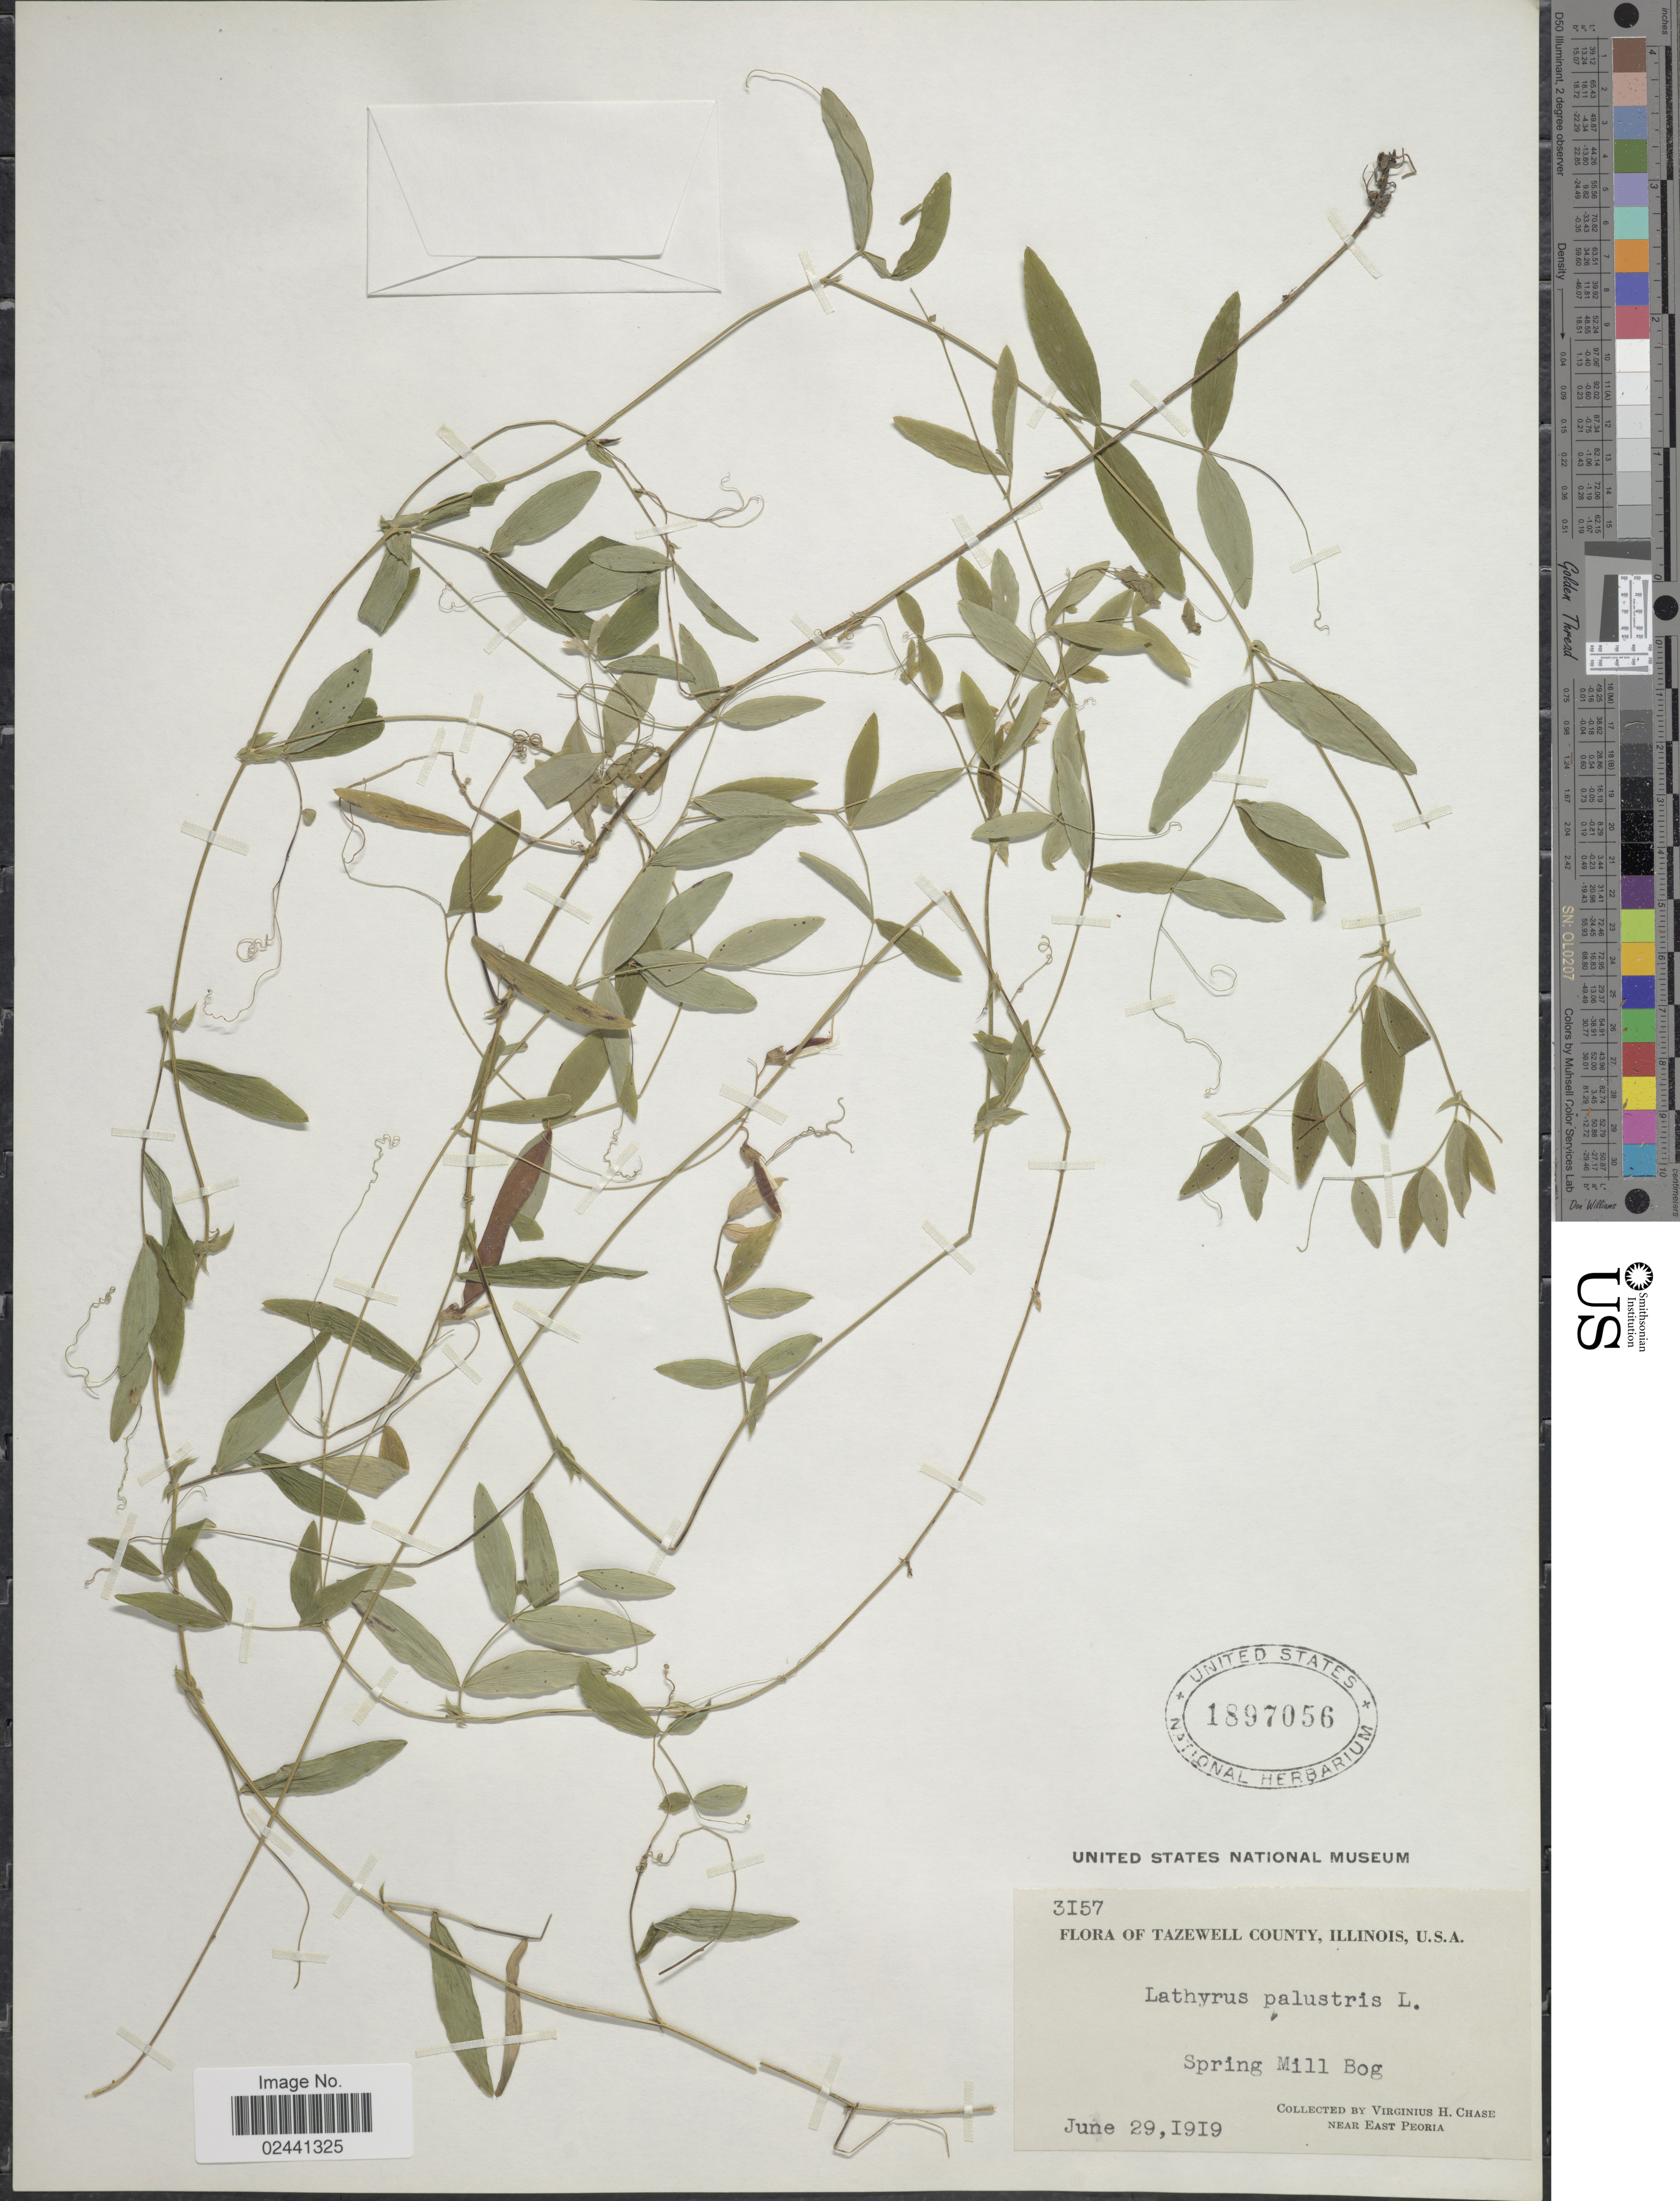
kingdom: Plantae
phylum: Tracheophyta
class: Magnoliopsida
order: Fabales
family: Fabaceae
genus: Lathyrus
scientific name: Lathyrus palustris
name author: L.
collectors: V. H. Chase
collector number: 3157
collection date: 1919-06-29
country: United States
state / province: Illinois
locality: Tazewell County, Spring Mill Bog, Near East Peoria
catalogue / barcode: US 1897056